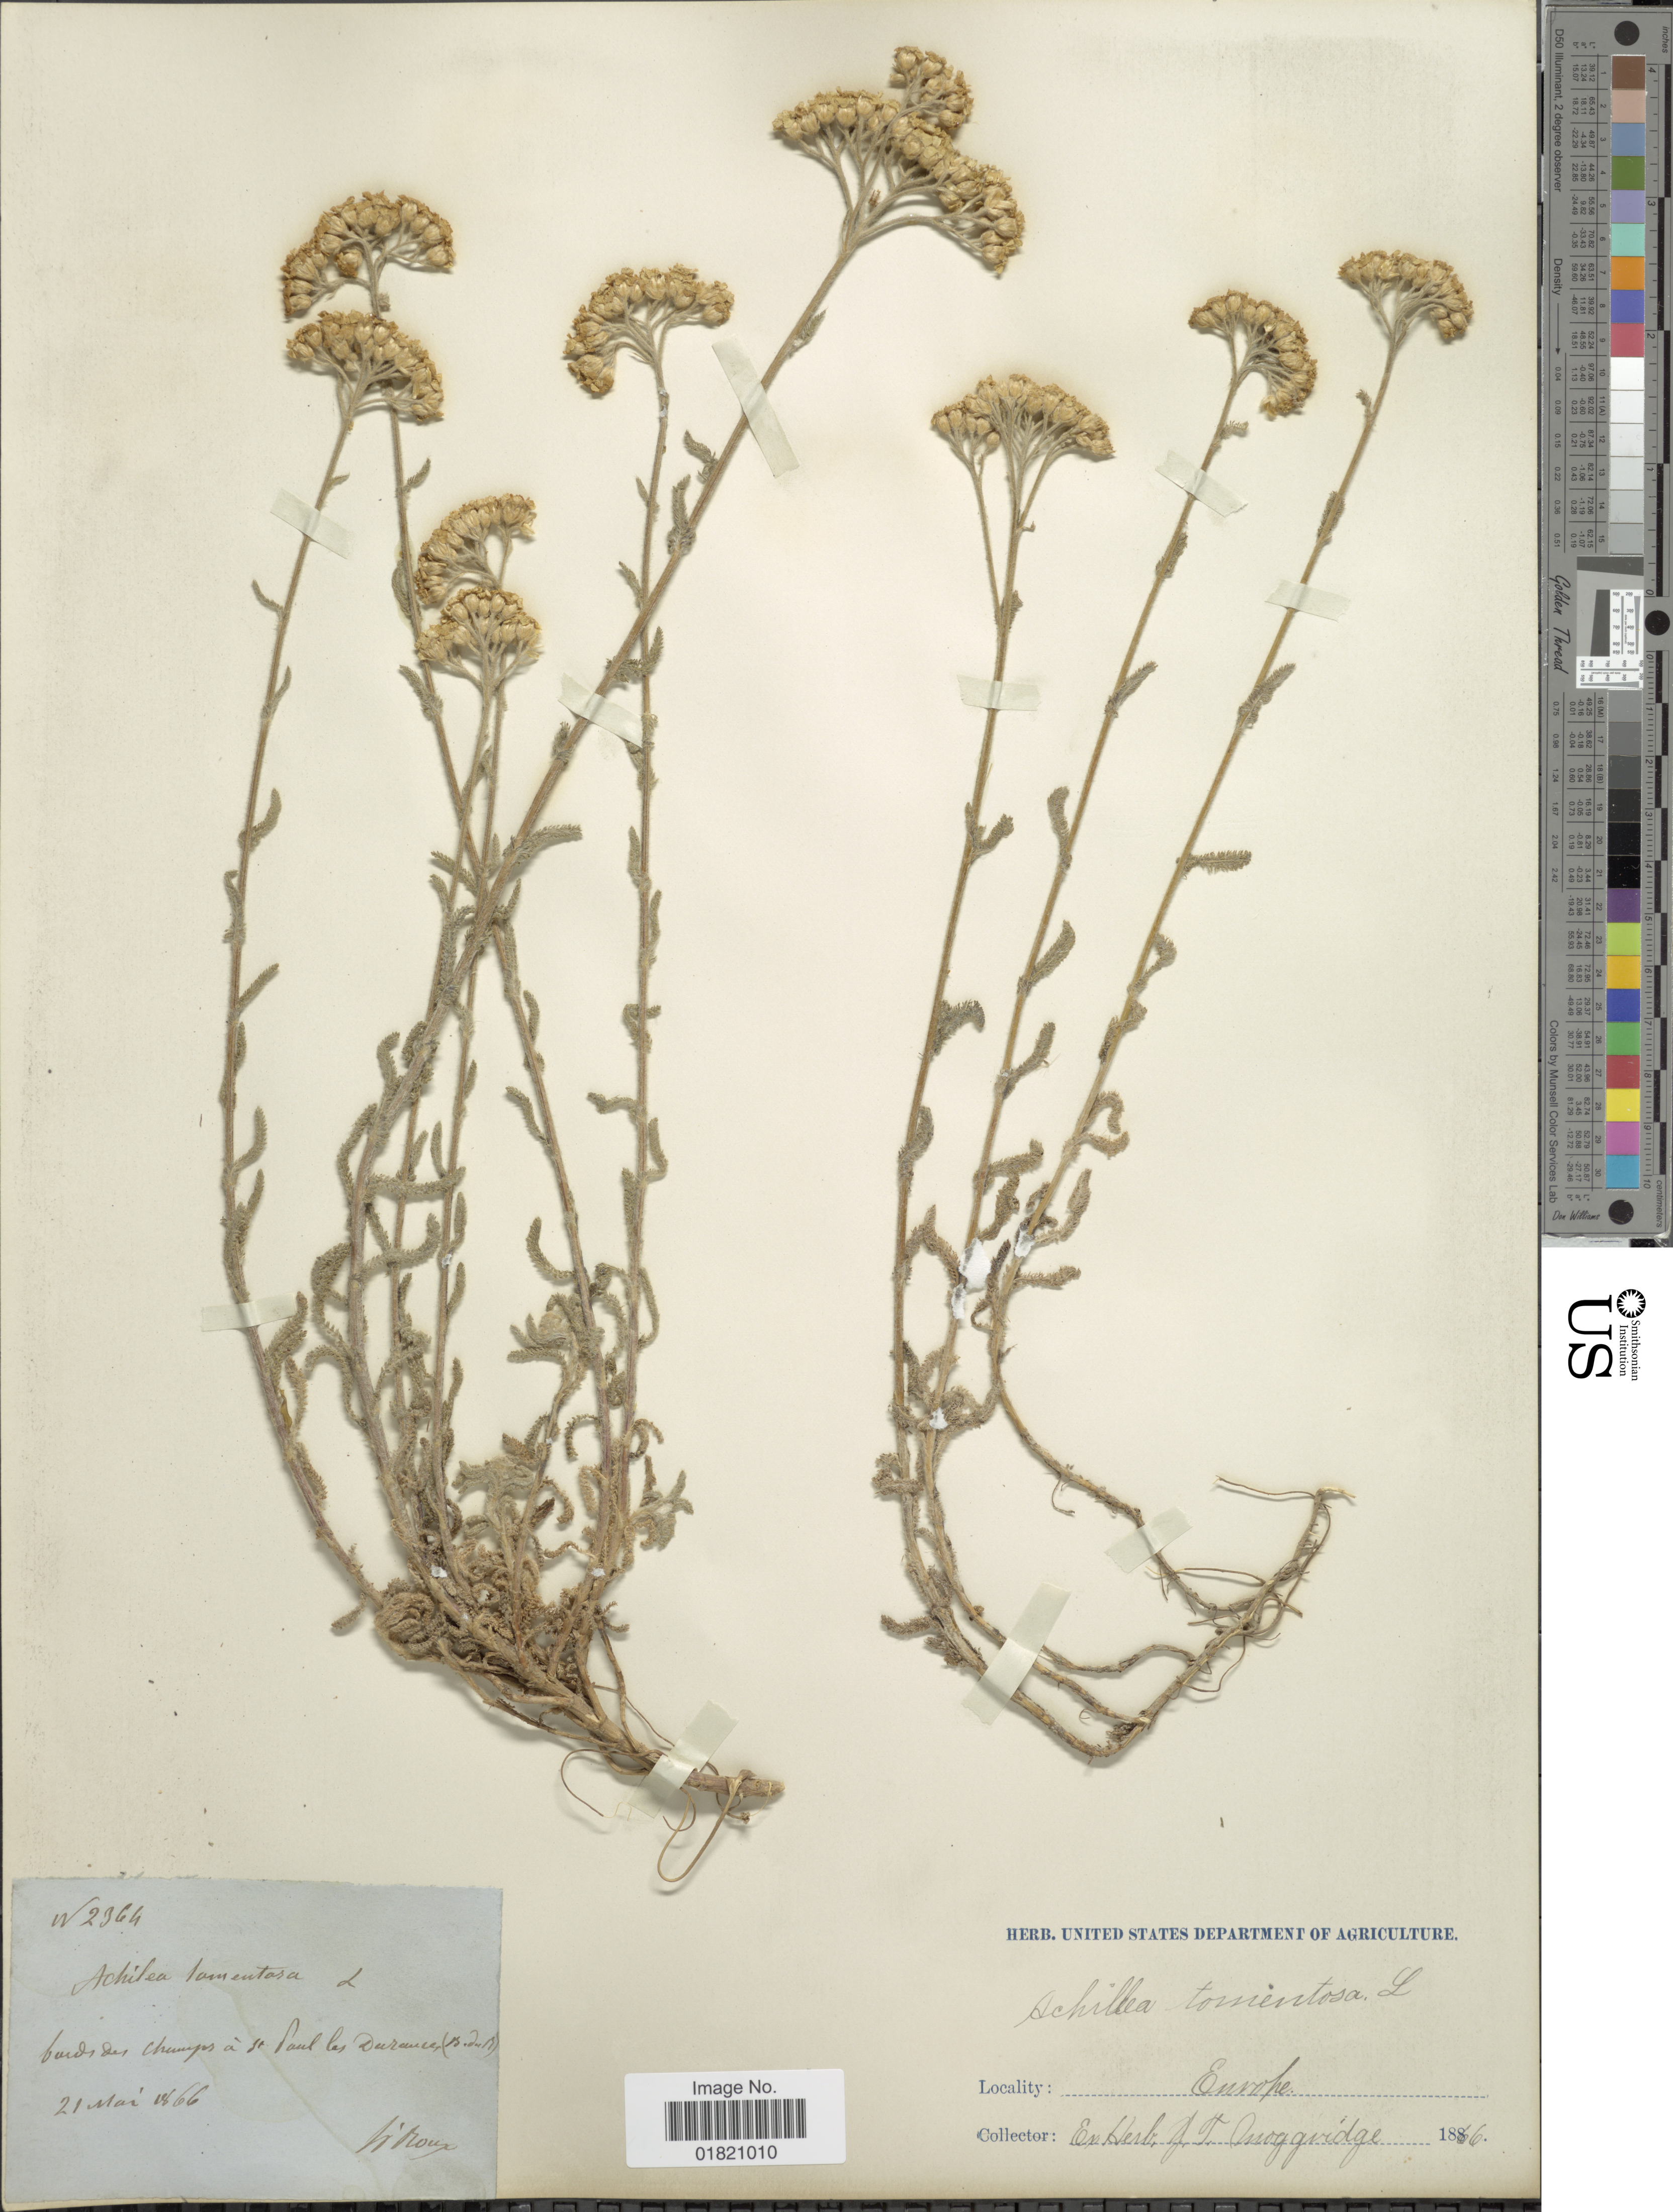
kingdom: Plantae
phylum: Tracheophyta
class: Magnoliopsida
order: Asterales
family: Asteraceae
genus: Achillea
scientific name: Achillea tomentosa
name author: L.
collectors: Dicoux & J. T. Moggridge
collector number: W2364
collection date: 1866-05-21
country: France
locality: Europe. bardi des camps a St. Paul les Durance (Bidell) [interpreted]